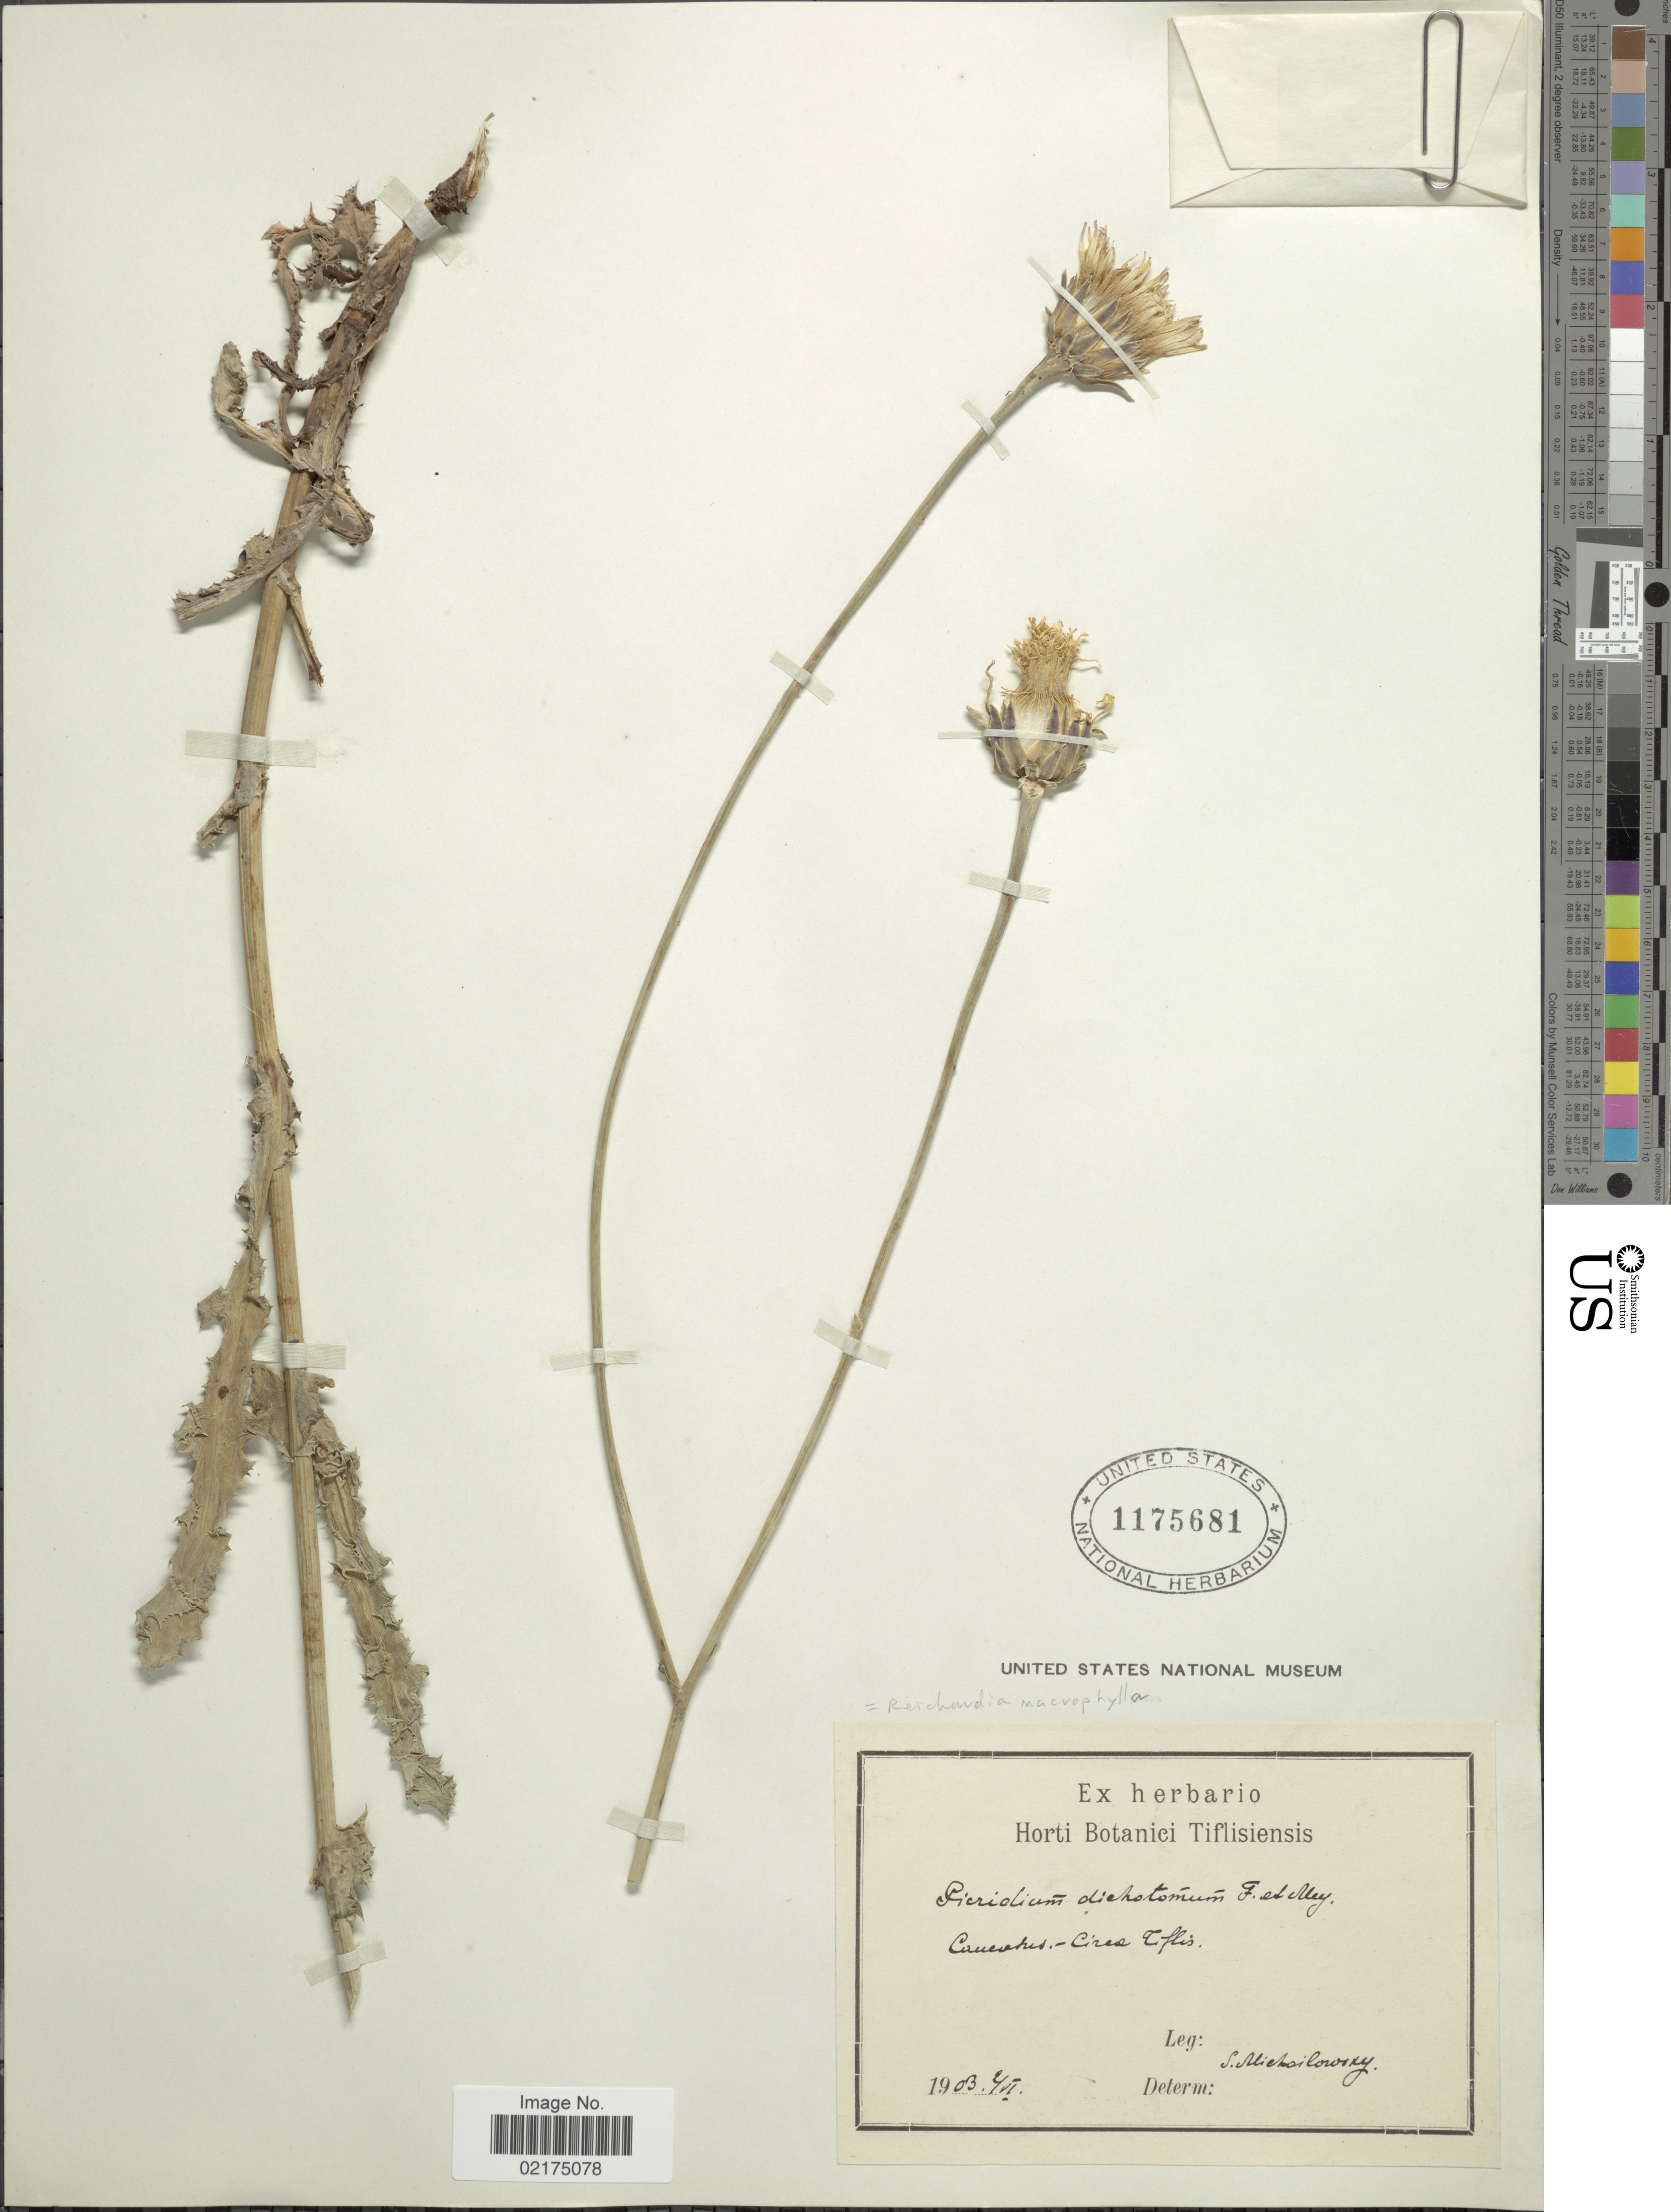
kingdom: Plantae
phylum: Tracheophyta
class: Magnoliopsida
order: Asterales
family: Asteraceae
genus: Reichardia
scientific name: Reichardia dichotoma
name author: (DC.) Freyn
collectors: S. Michailorosky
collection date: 1903-06-04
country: Georgia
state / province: Tbilisi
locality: Caueptus - Cres Tfflis [interpreted]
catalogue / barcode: US 1175681